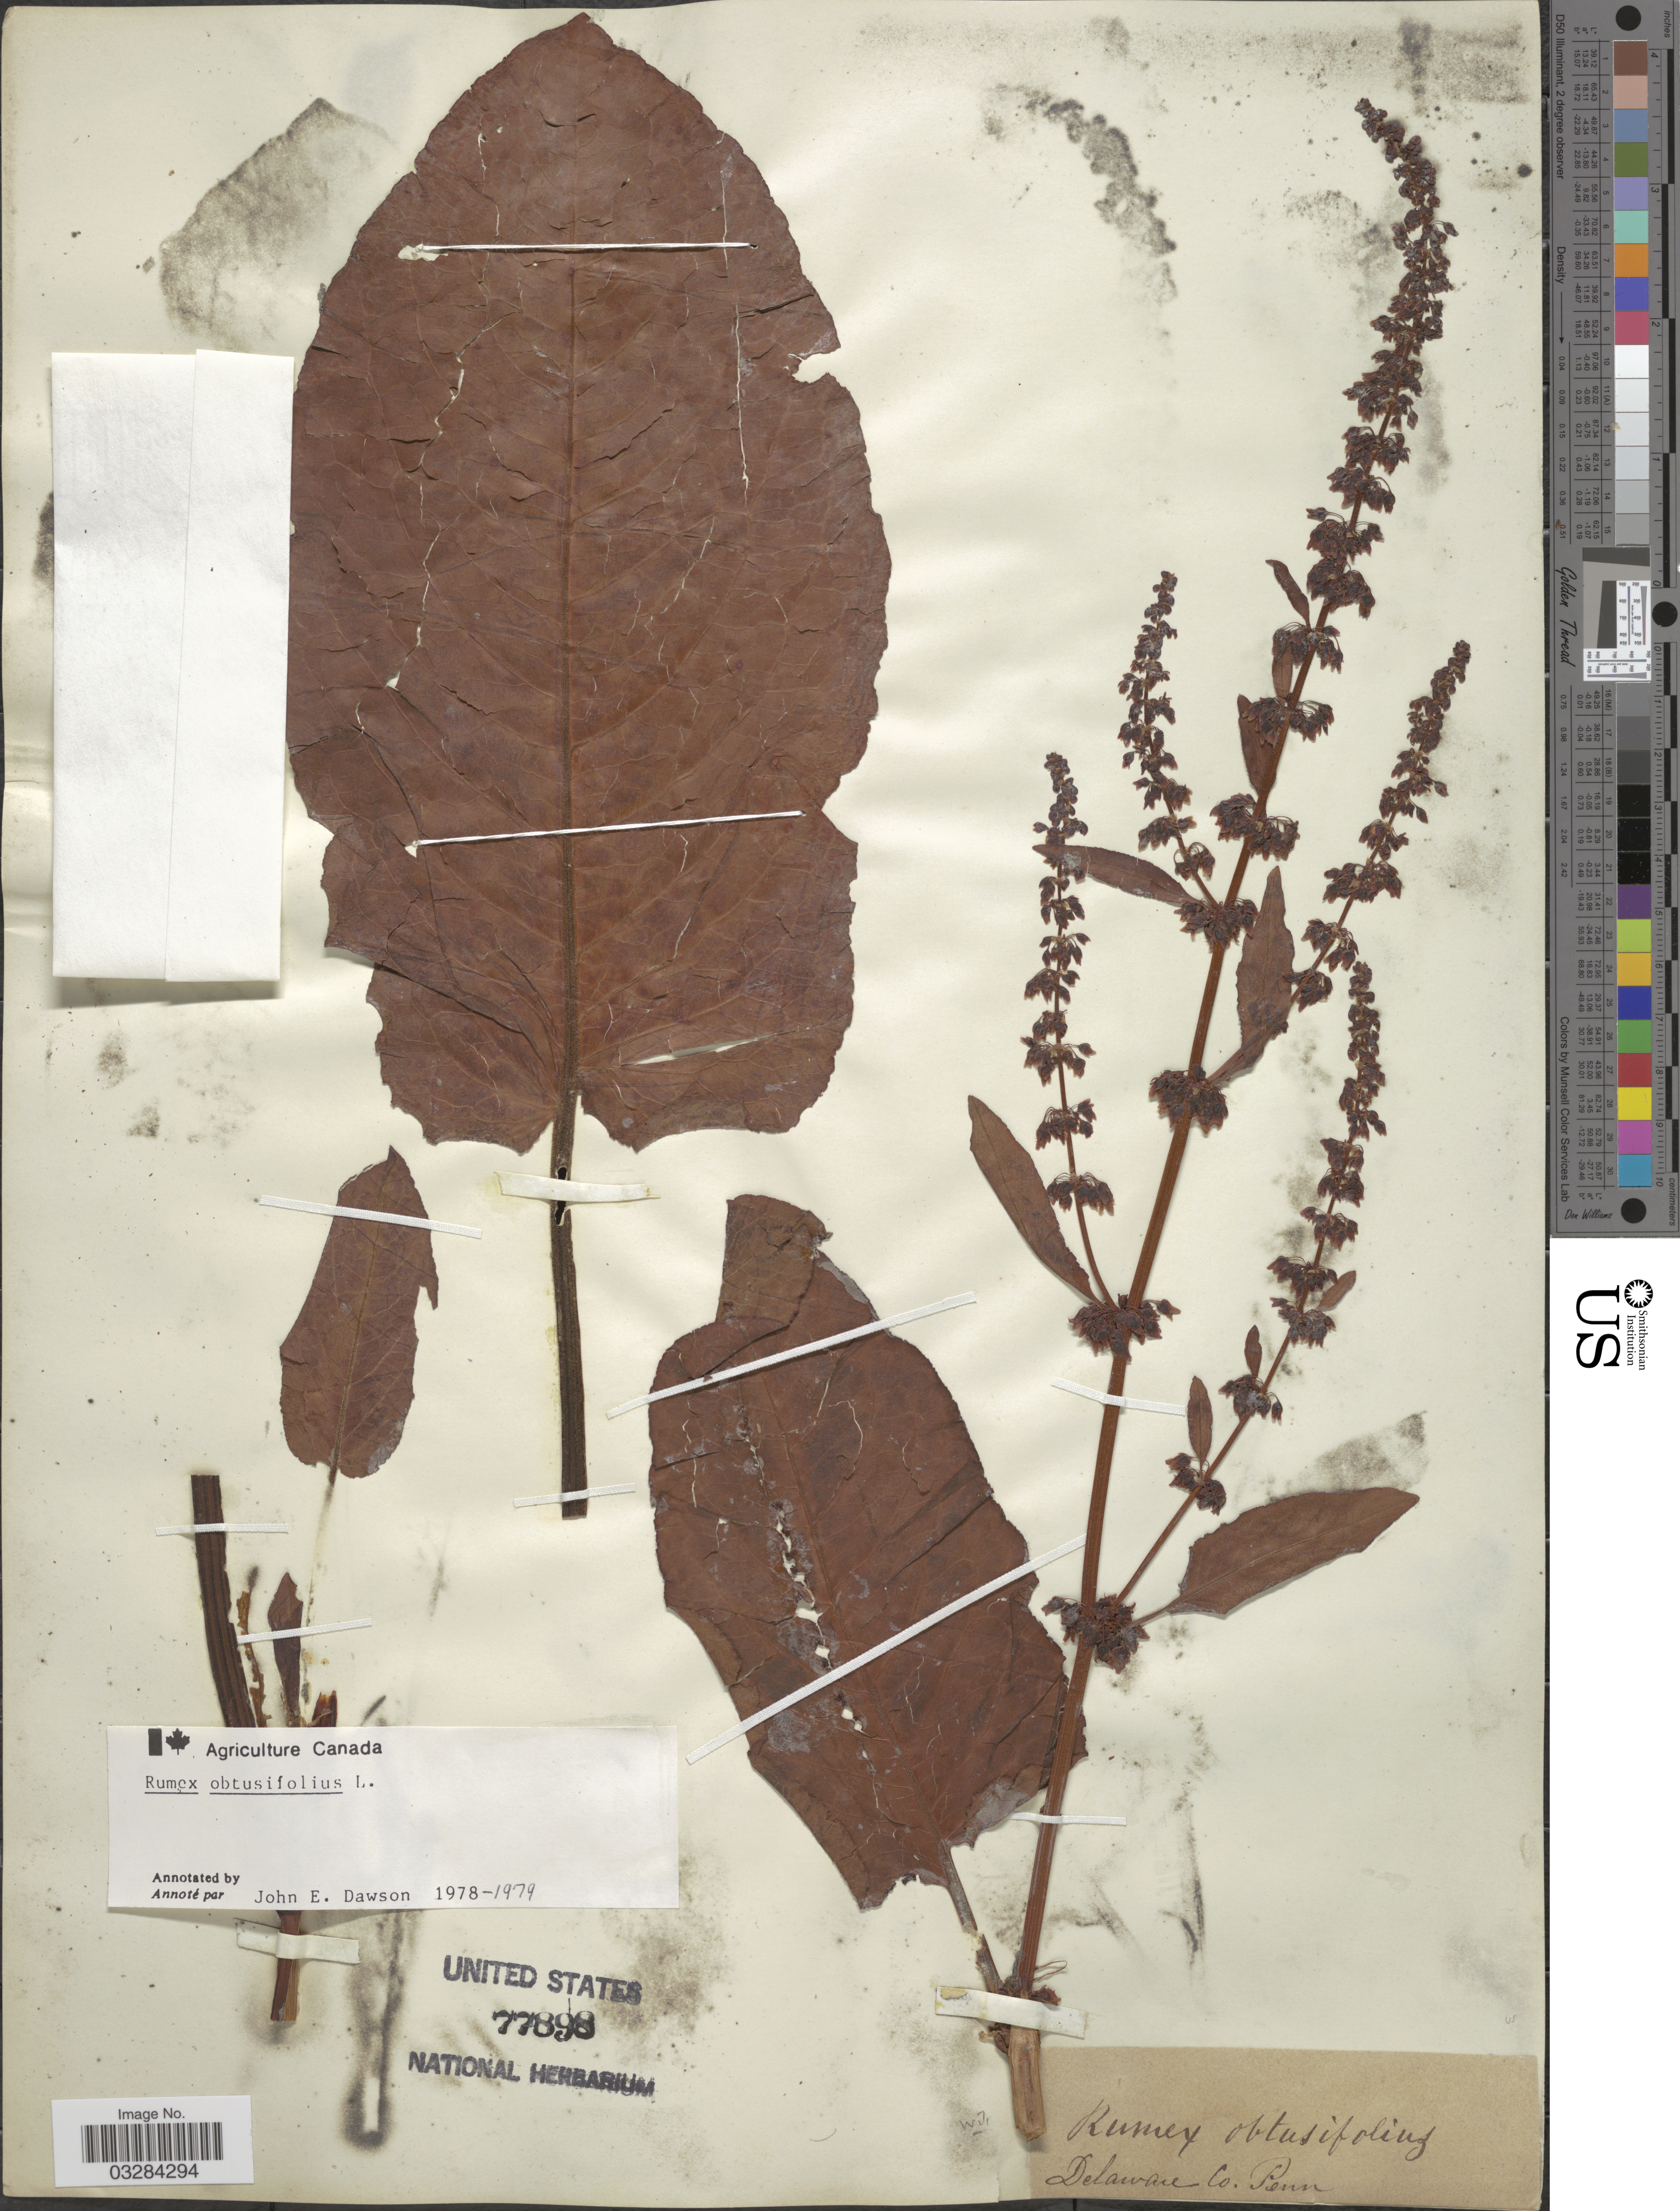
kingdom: Plantae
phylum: Tracheophyta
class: Magnoliopsida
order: Caryophyllales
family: Polygonaceae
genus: Rumex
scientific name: Rumex obtusifolius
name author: L.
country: United States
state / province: Pennsylvania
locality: Delaware Co.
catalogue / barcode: US 77898